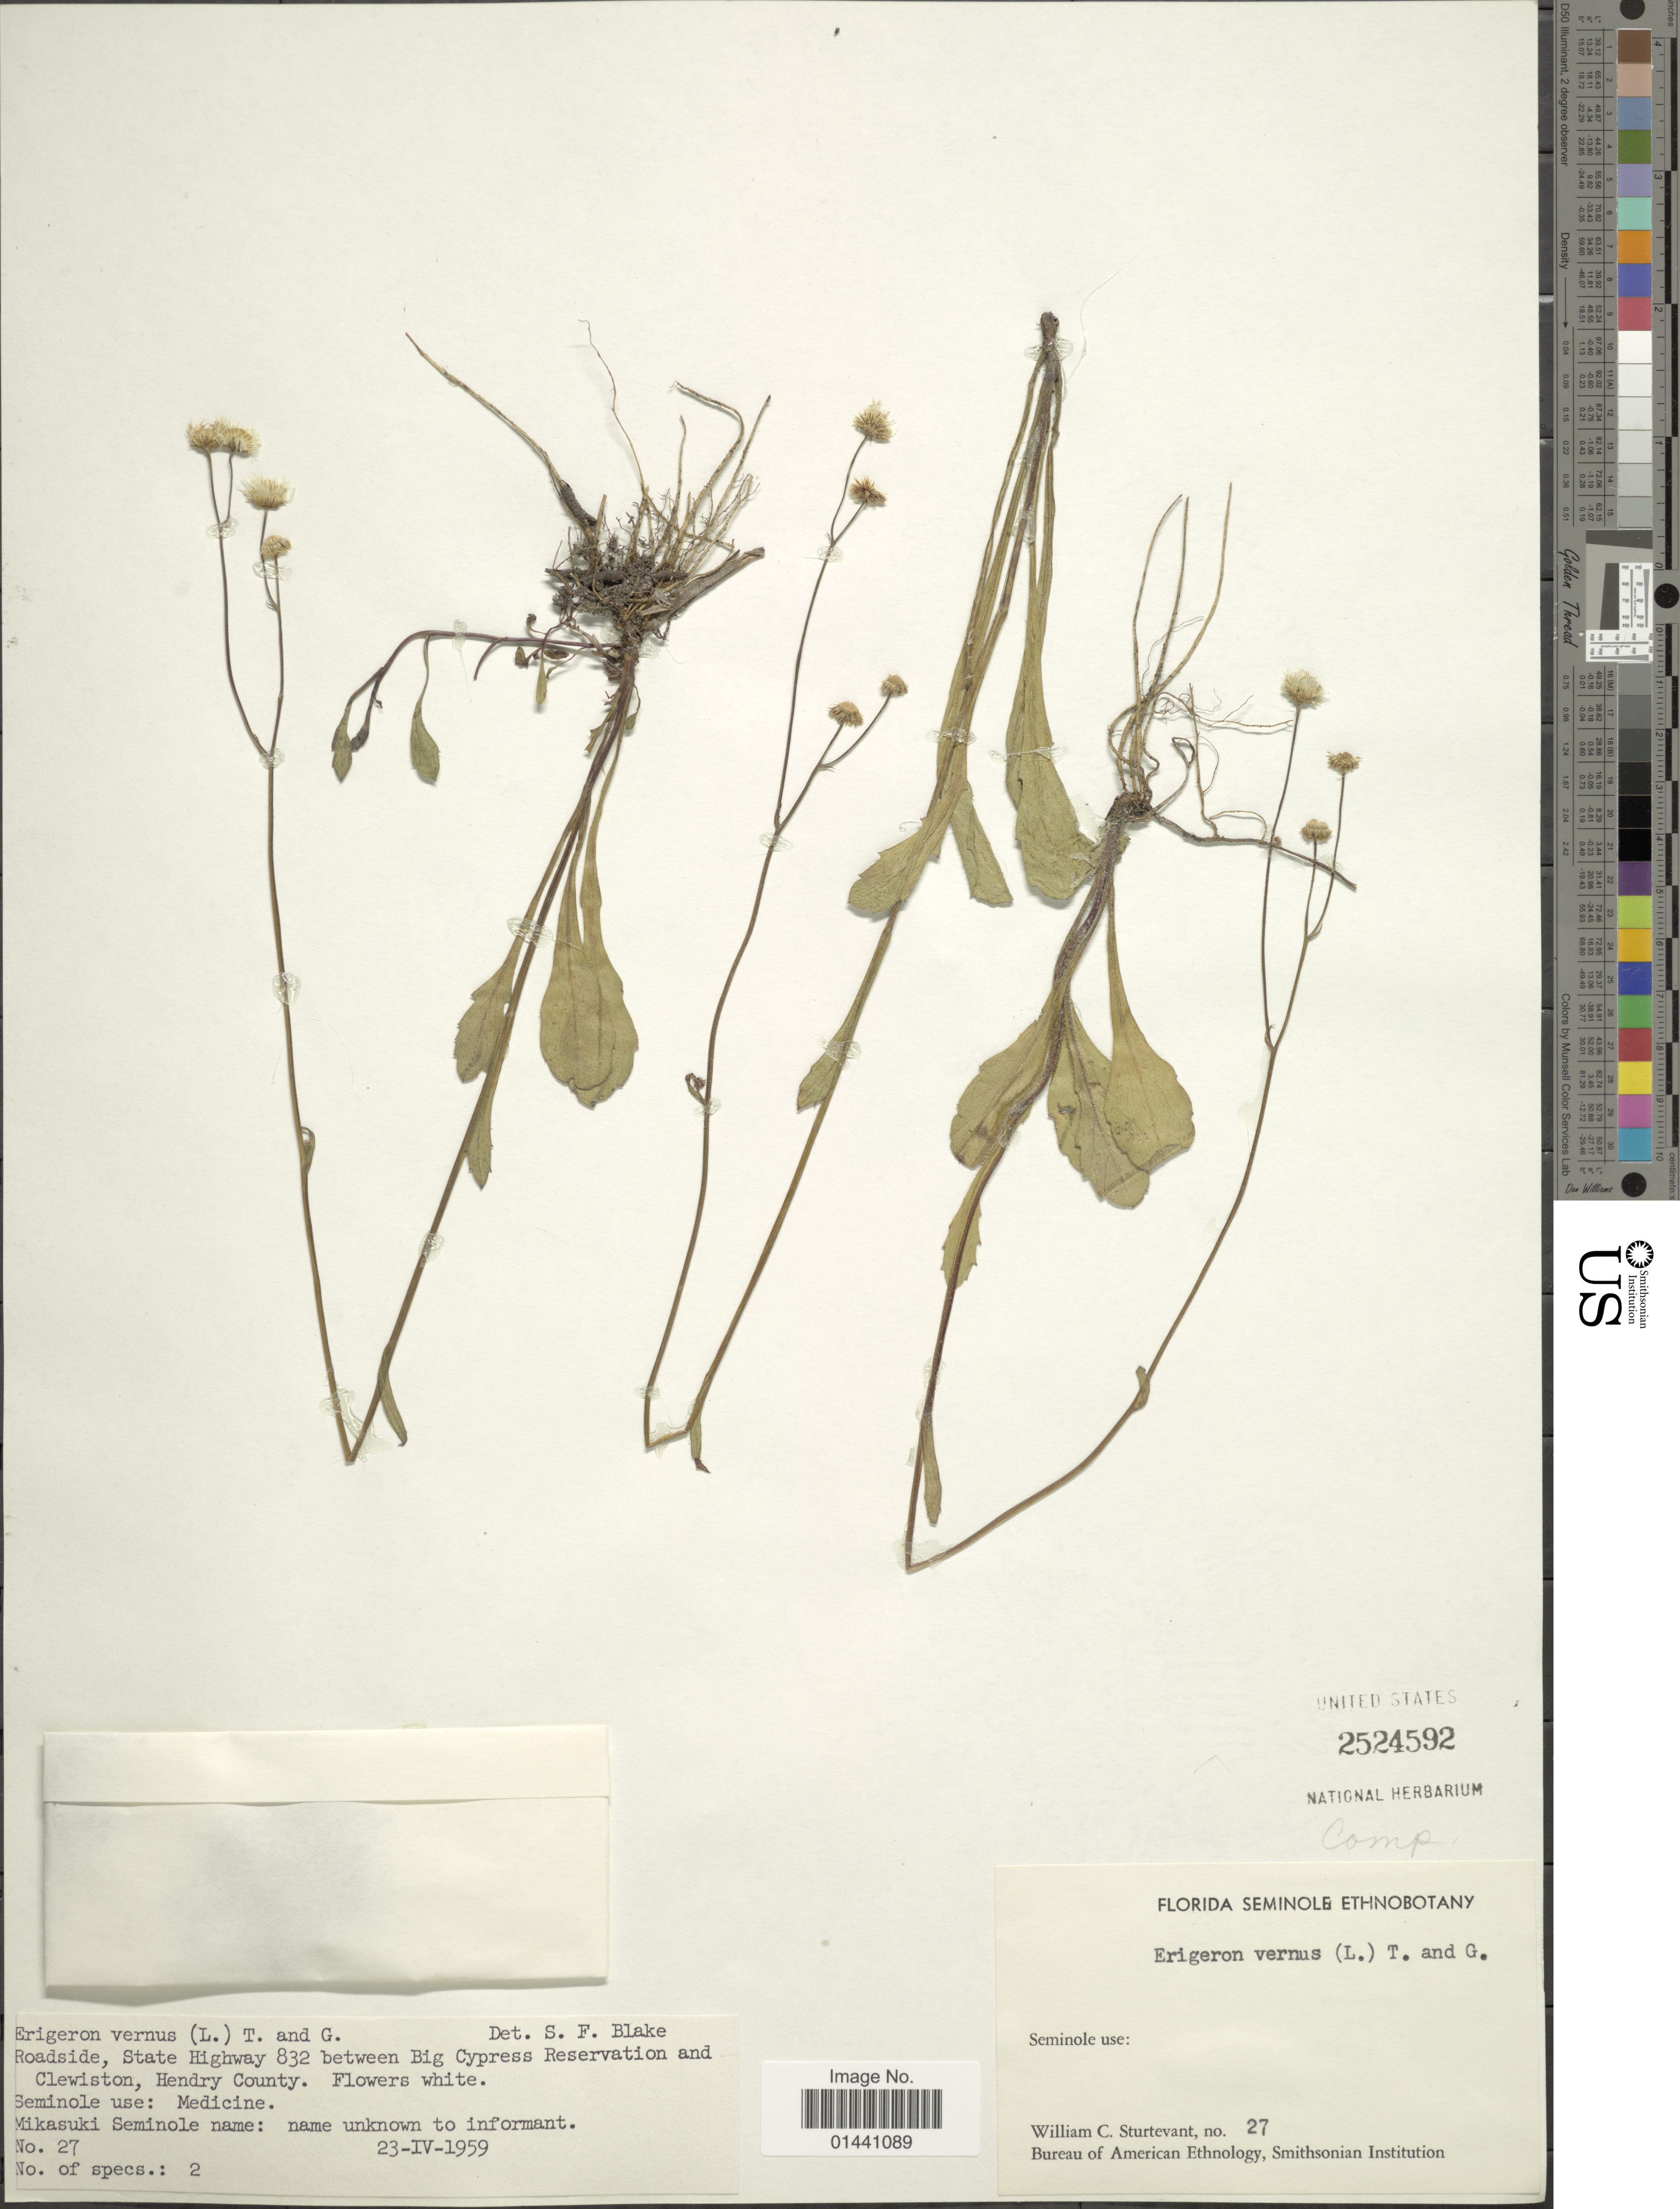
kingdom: Plantae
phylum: Tracheophyta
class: Magnoliopsida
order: Asterales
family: Asteraceae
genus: Erigeron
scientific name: Erigeron vernus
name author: (L.) Torr. & A. Gray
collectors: W. Sturtevant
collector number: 27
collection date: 1959-04-23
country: United States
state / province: Florida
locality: Roadside, State Highway 832 between Big Cypress Reservation and Clewiston, Hendry County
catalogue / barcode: US 2524592